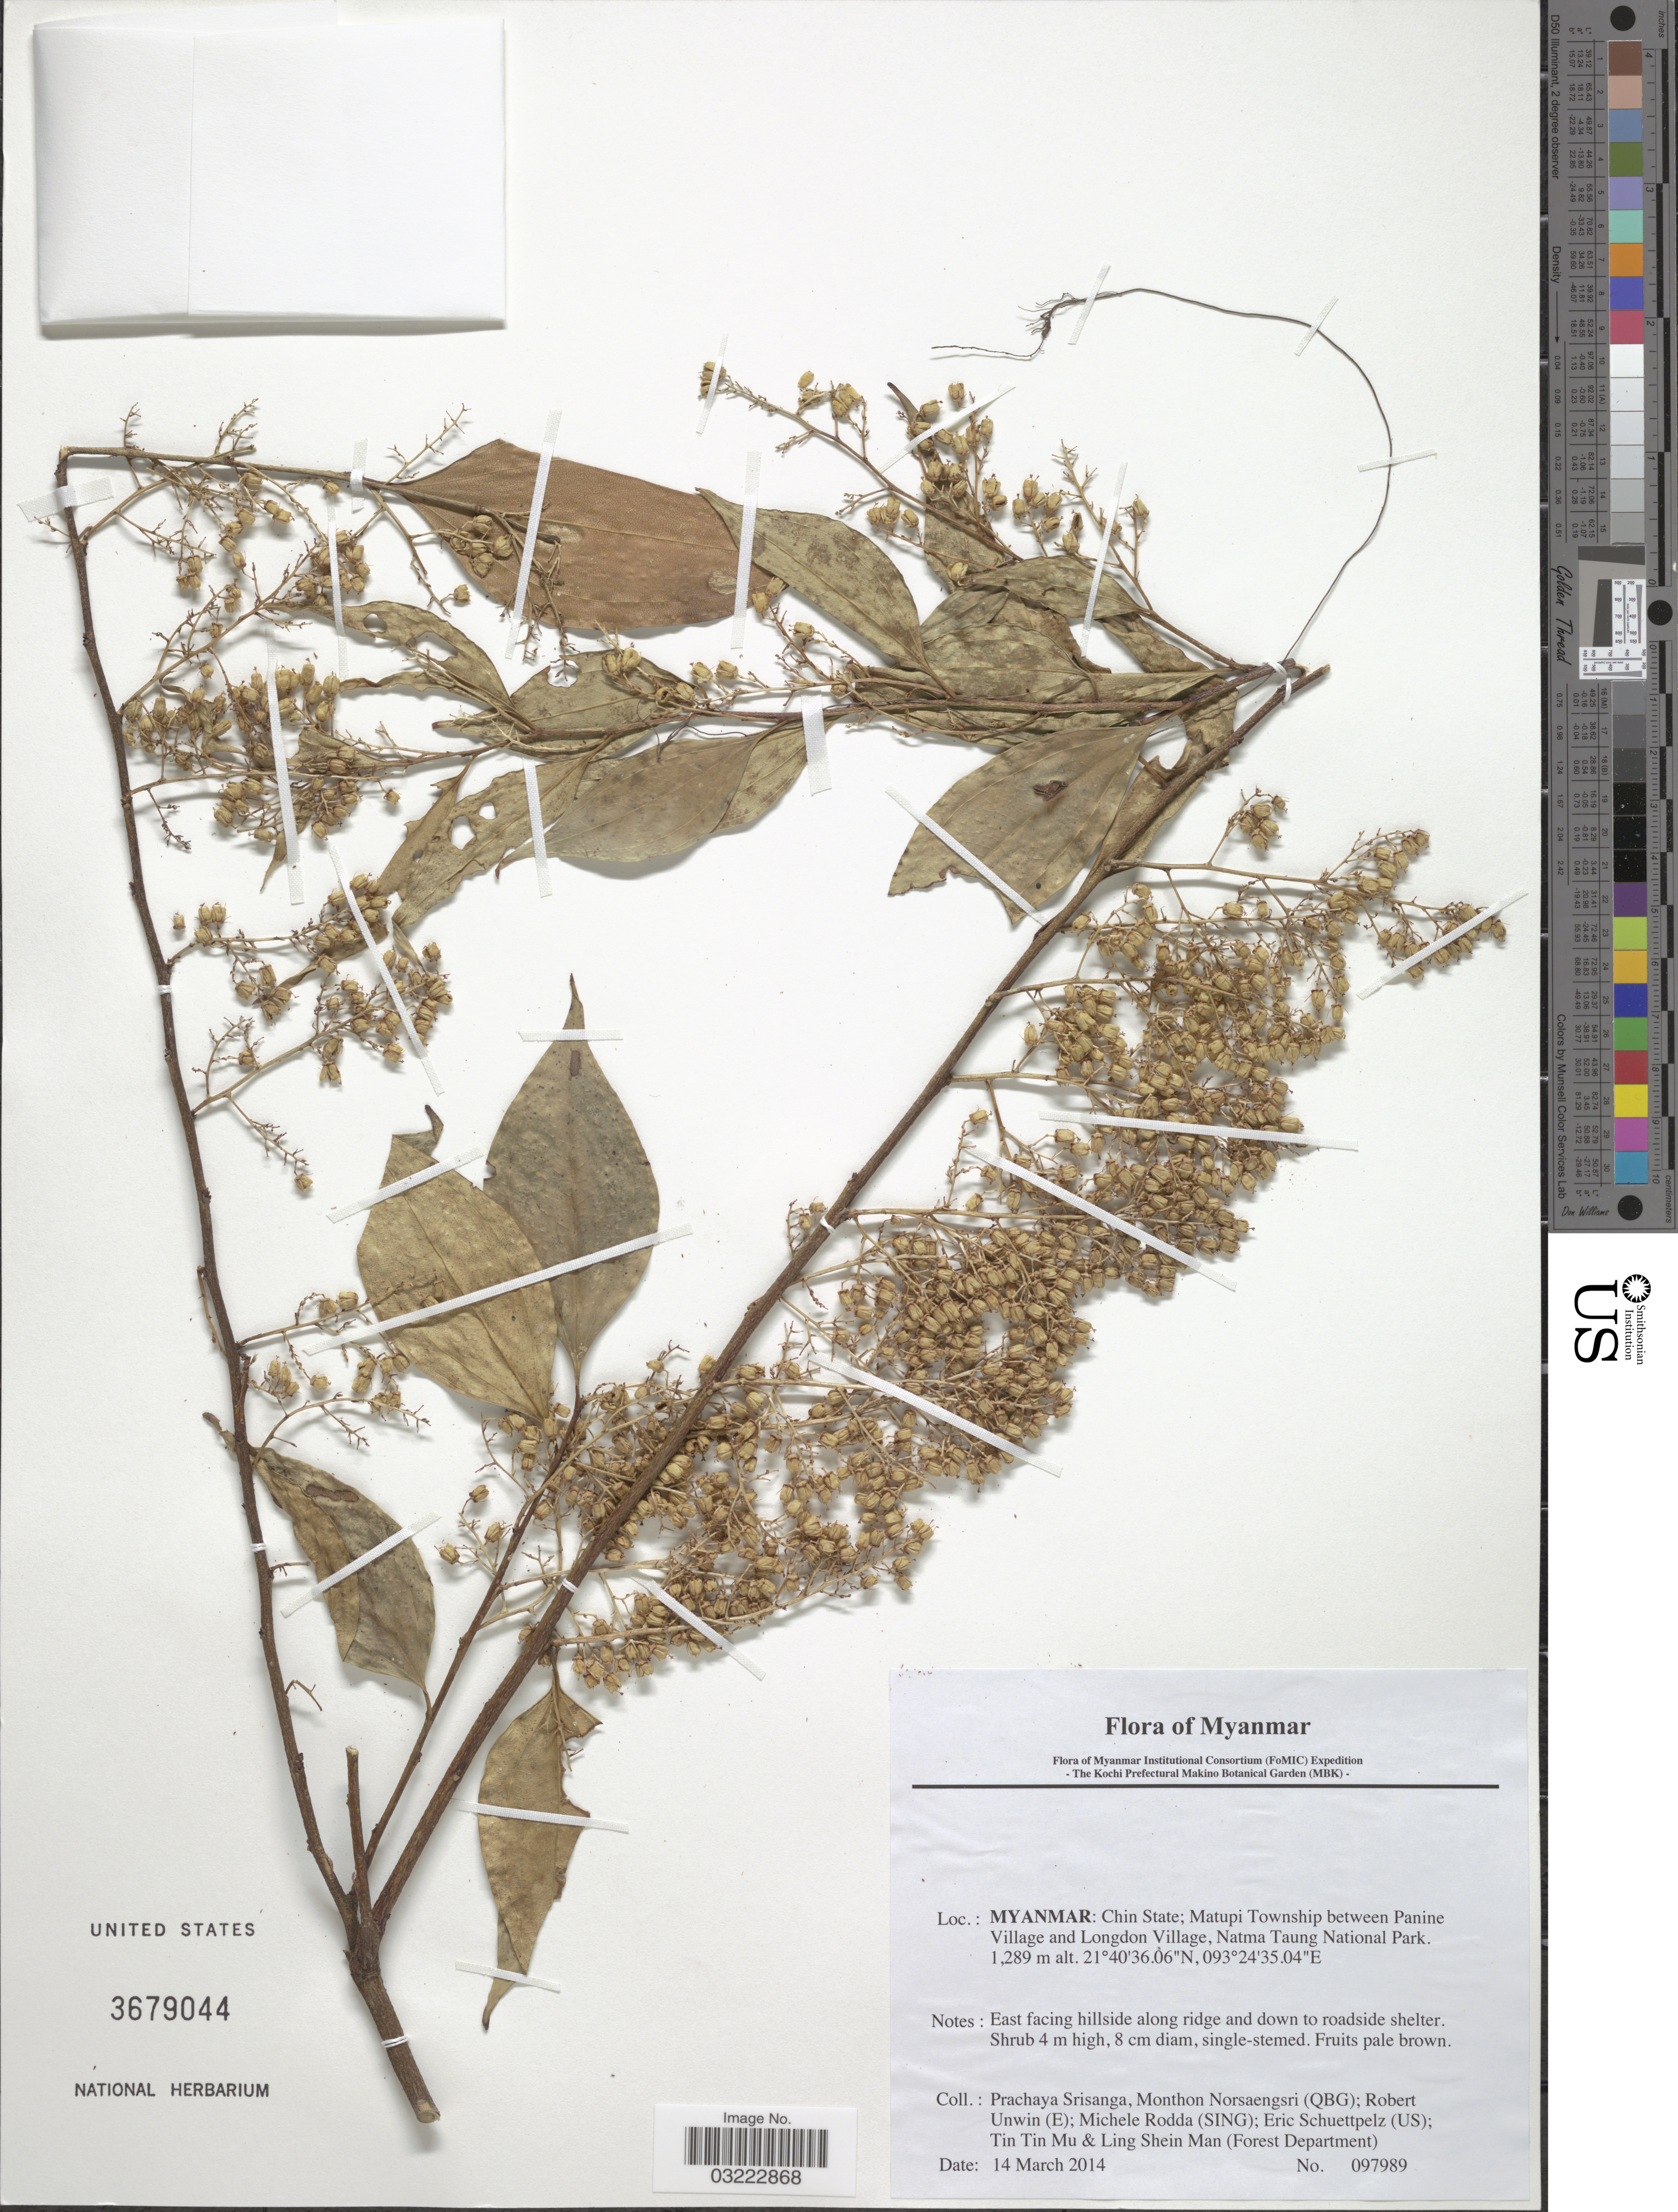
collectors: P. Srisanga, M. Norsaengsri, R. Unwin, M. Rodda & et al.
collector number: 097989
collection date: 2014-03-14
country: Myanmar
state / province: Chin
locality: Matupi Township between Panine Village and Longdon Village, Natma Taung National Park.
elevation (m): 1289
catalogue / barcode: US 3679044